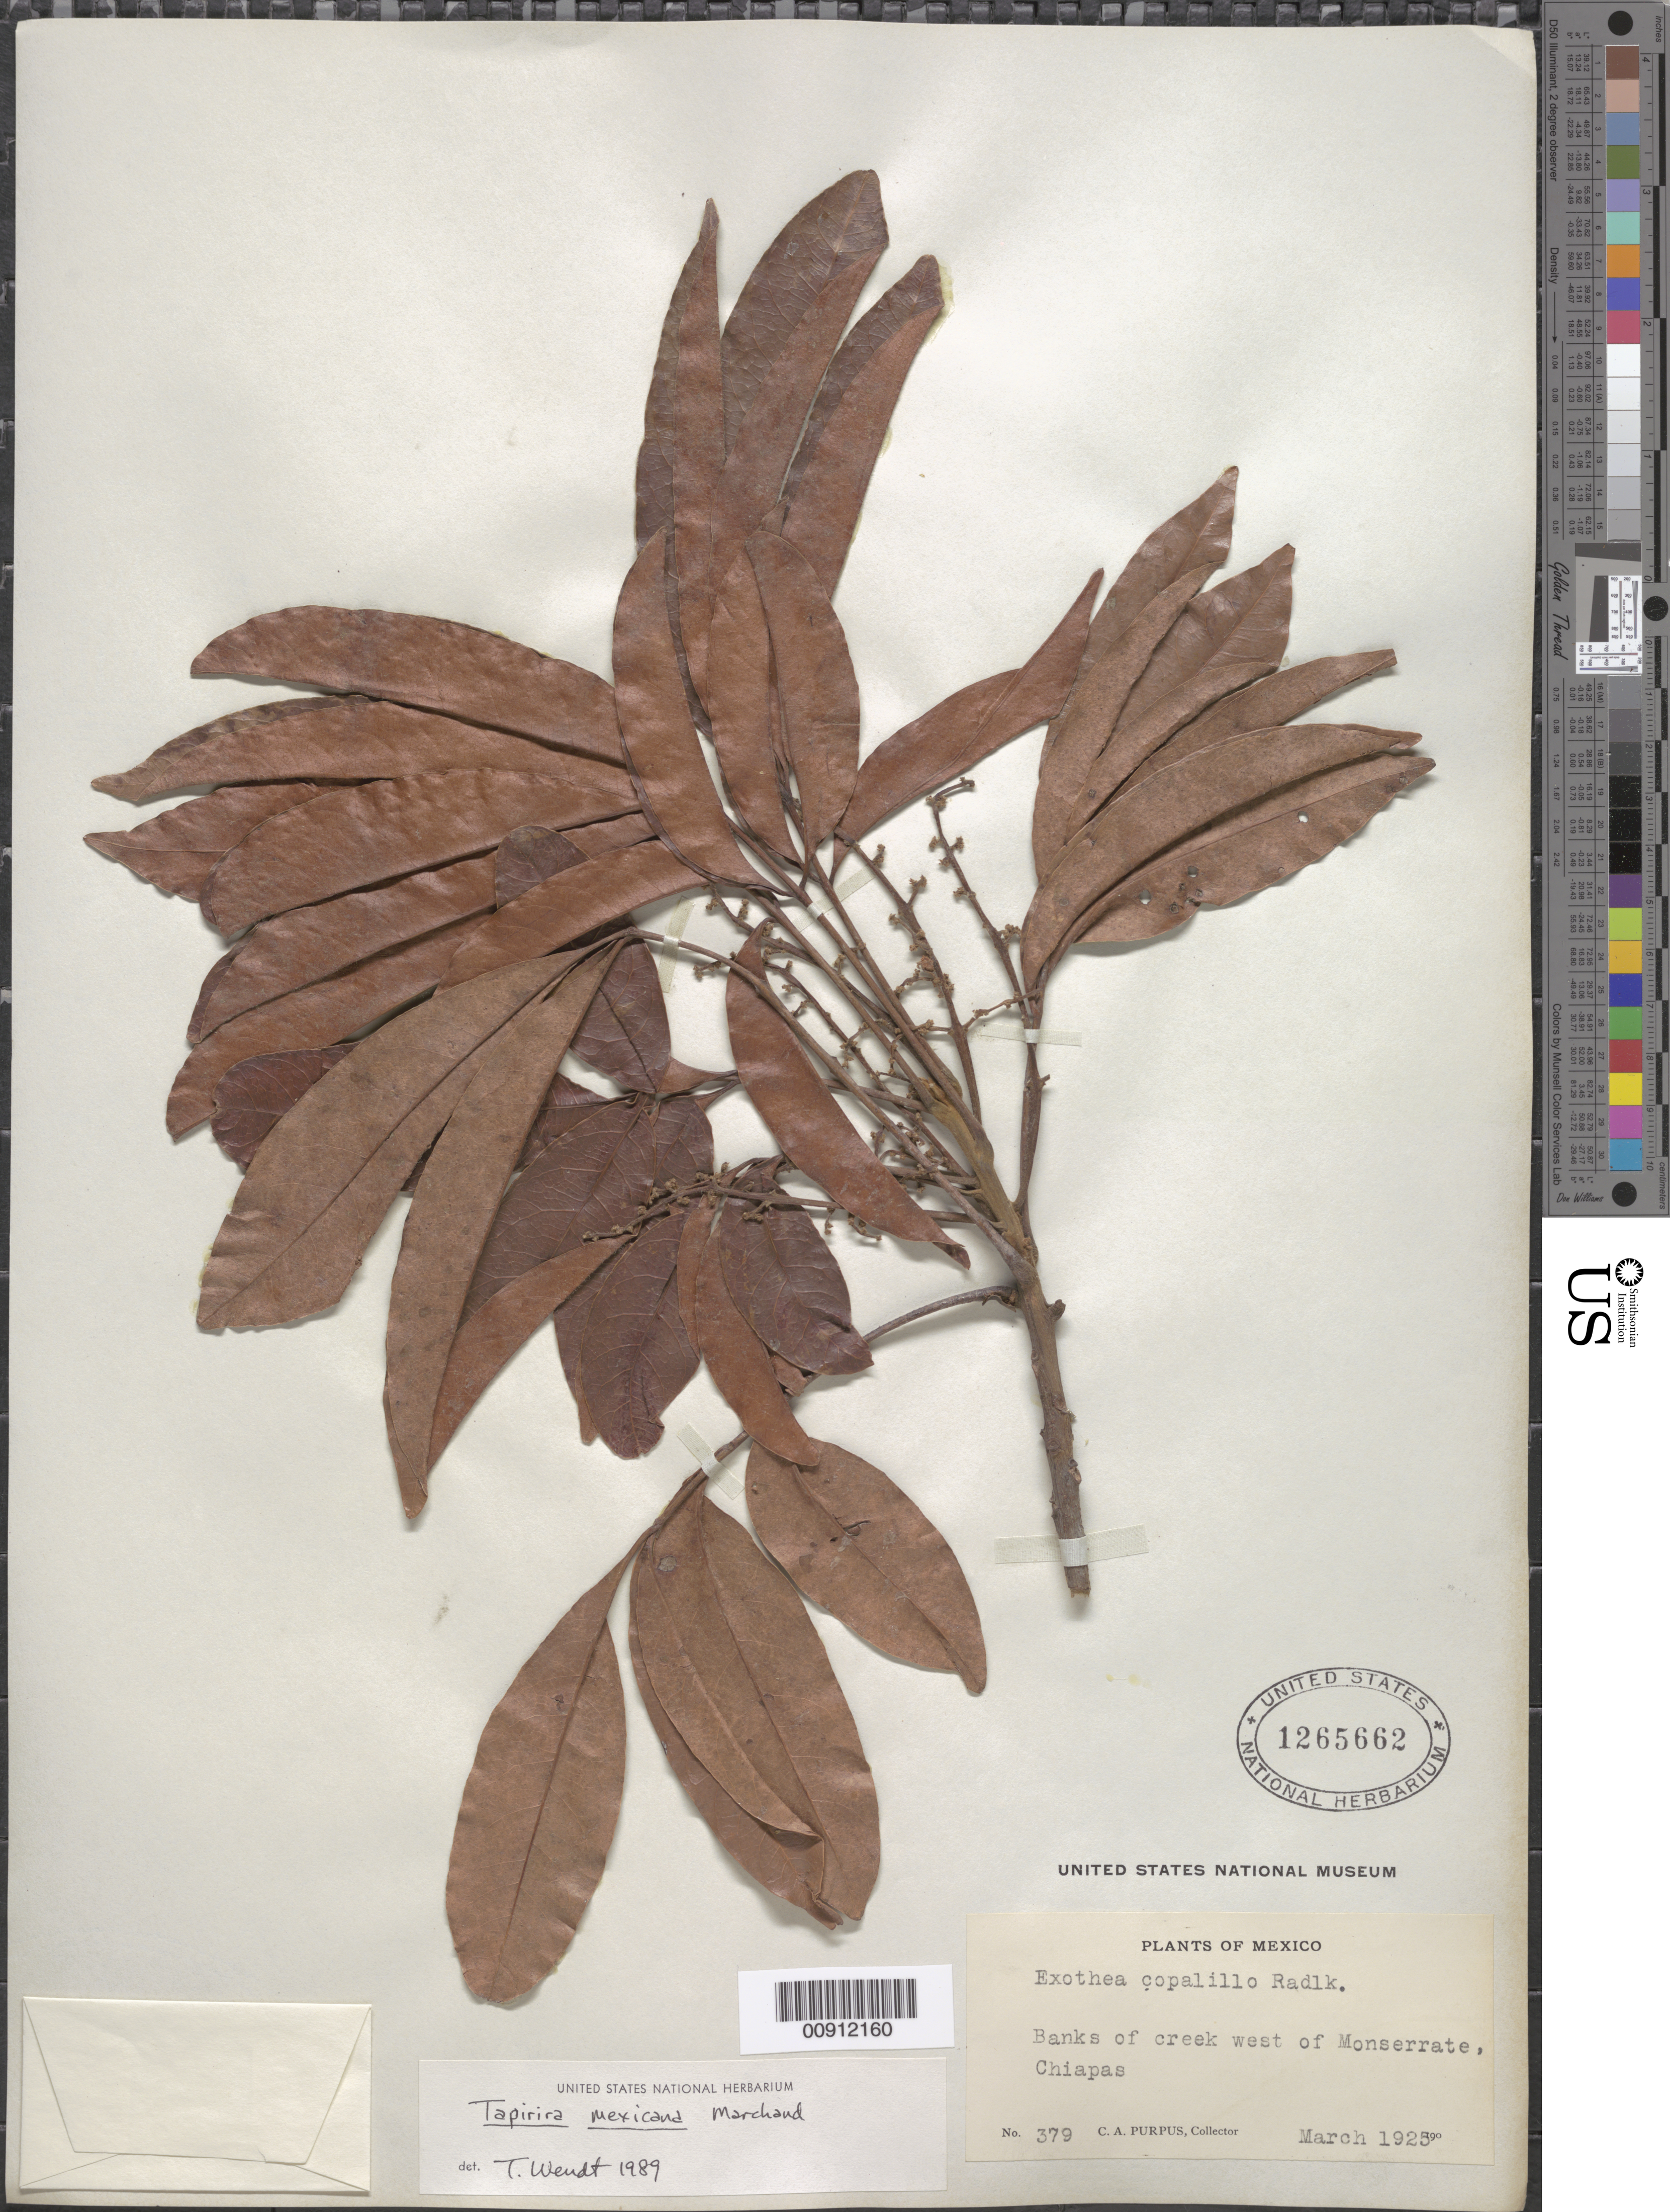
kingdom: Plantae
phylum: Tracheophyta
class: Magnoliopsida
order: Sapindales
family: Anacardiaceae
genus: Tapirira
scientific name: Tapirira mexicana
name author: Marchand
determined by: Mitchell, John D.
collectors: C. A. Purpus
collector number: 379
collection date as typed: Mar 1925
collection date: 1925-03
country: Mexico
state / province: Chiapas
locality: Banks of creek W of Monserrate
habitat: Banks of creek.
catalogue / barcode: US 1265662